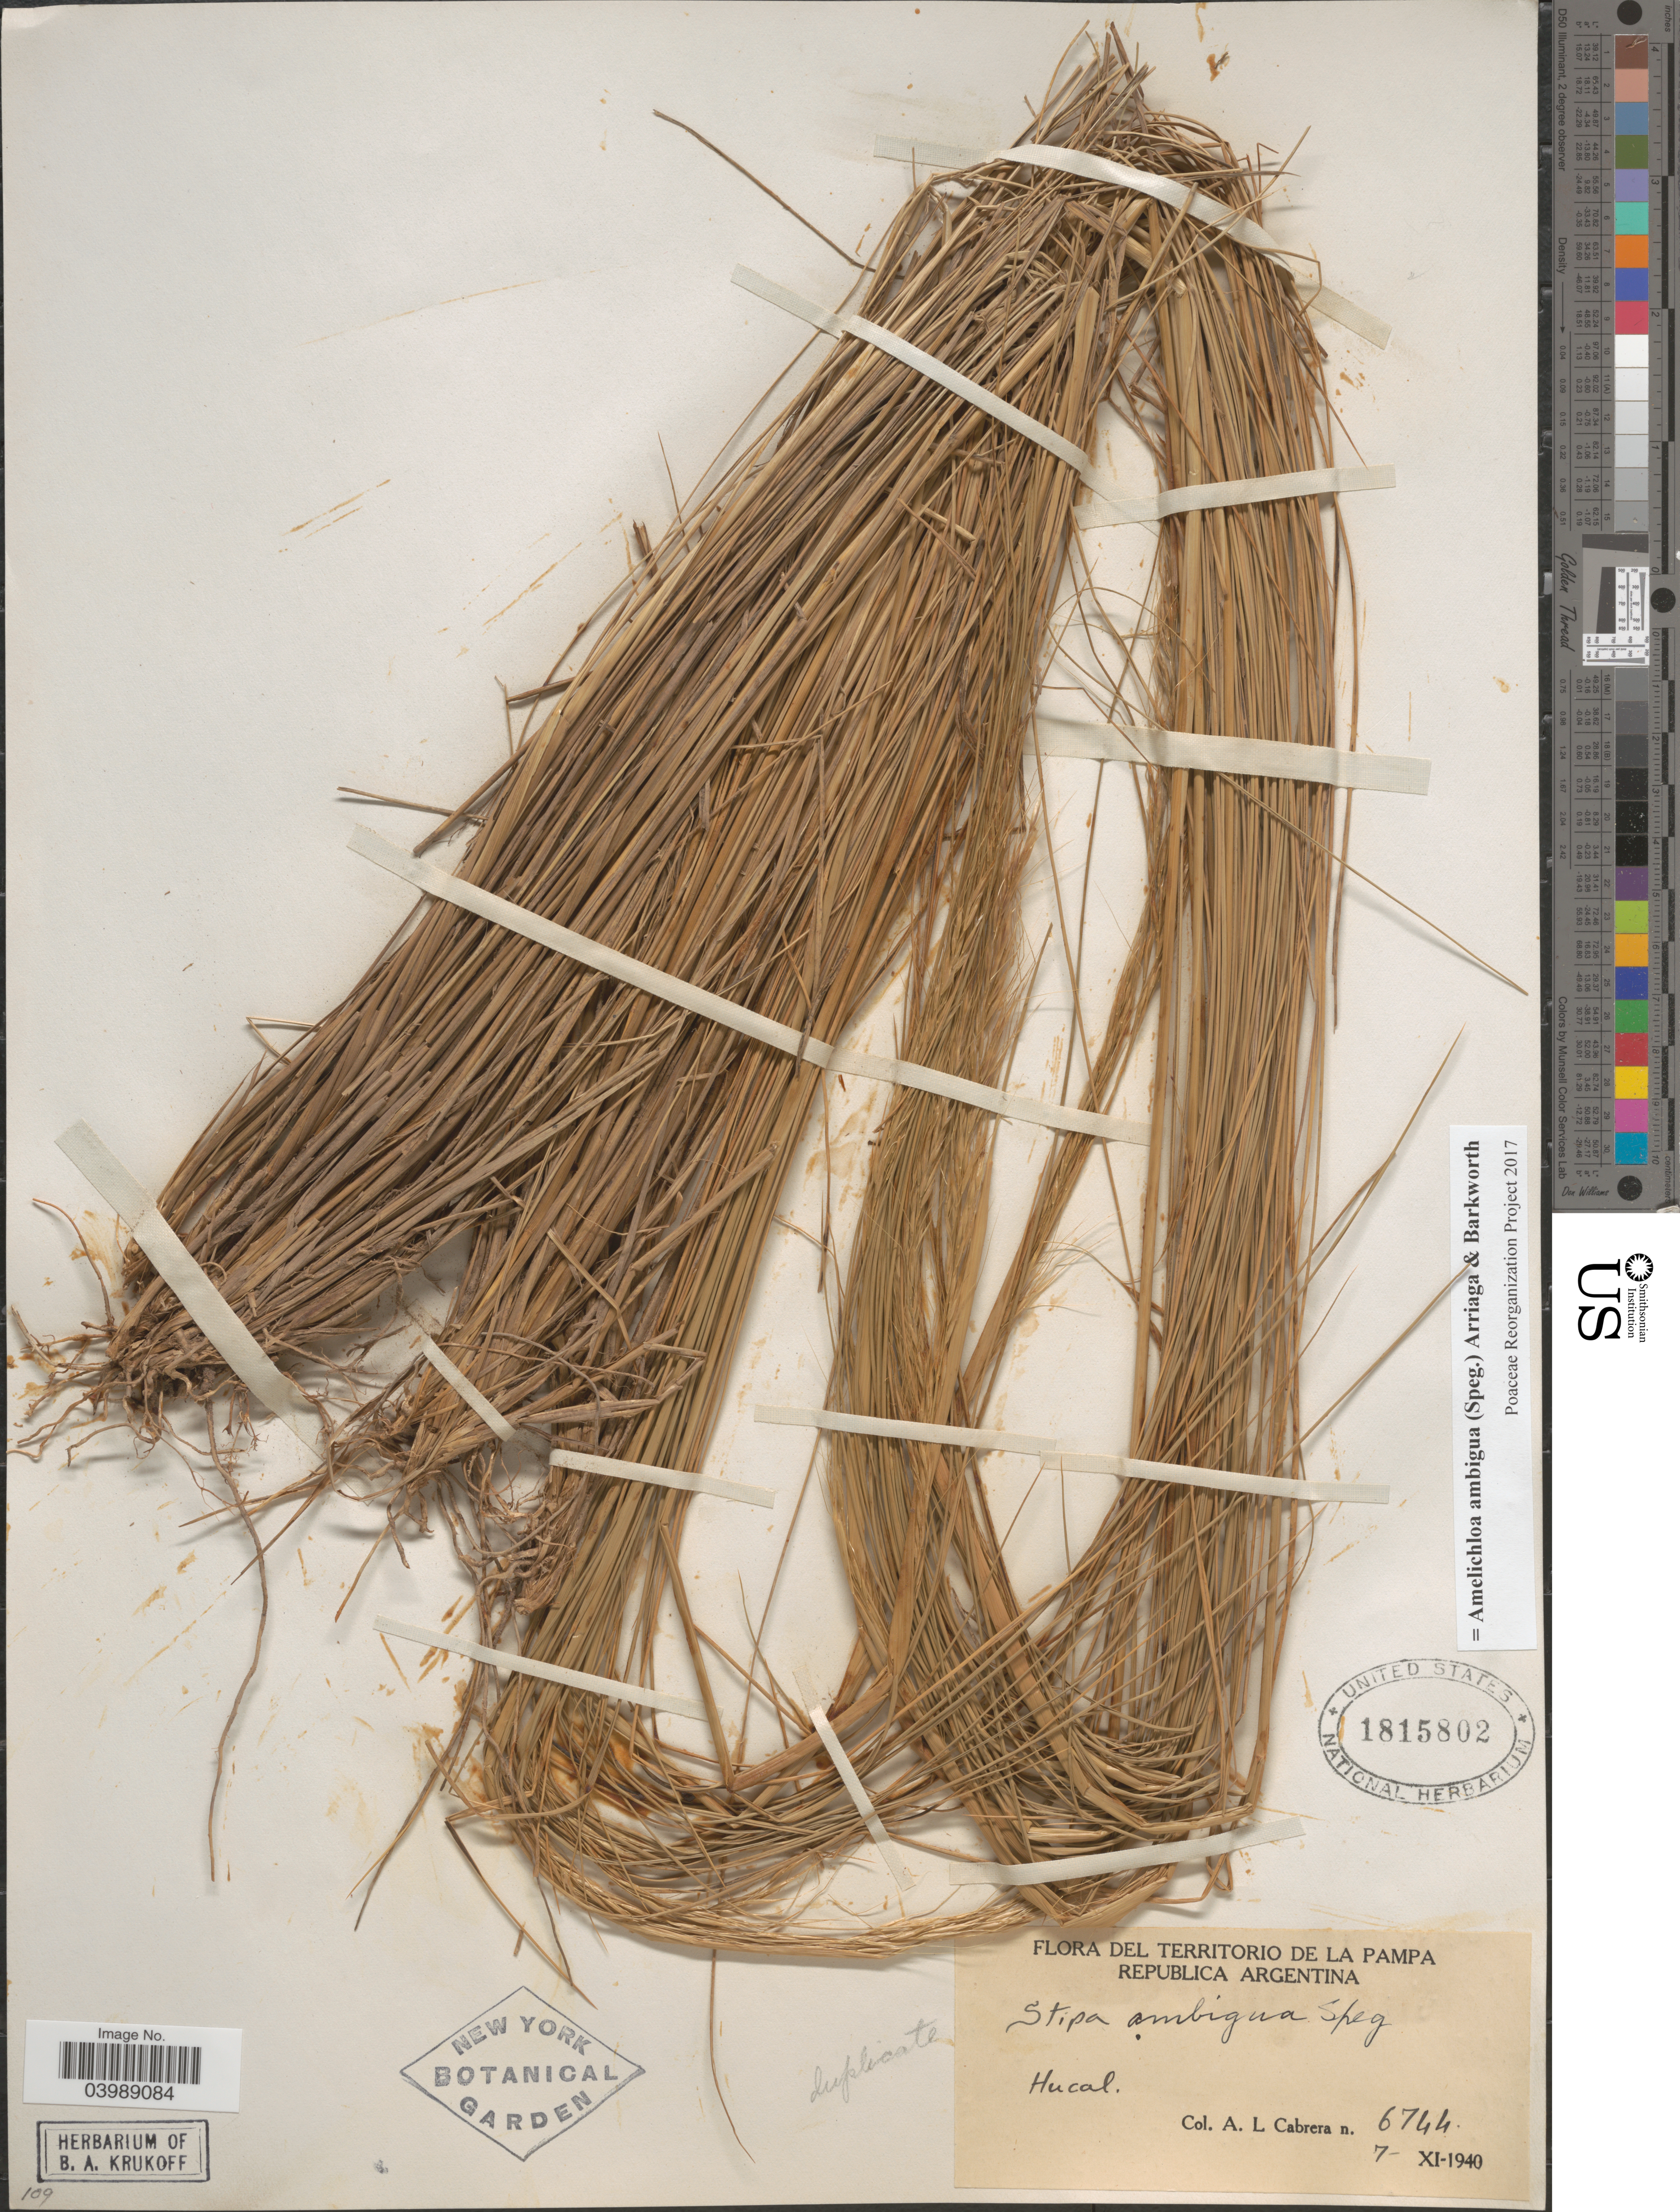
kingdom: Plantae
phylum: Tracheophyta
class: Liliopsida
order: Poales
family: Poaceae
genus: Amelichloa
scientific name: Amelichloa ambigua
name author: (Speg.) Arriaga & Barkworth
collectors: A. L. Cabrera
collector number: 6744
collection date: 1940-11-07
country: Argentina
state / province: La Pampa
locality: Del Territorio de La Pampa. Hucal.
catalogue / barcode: US 1815802